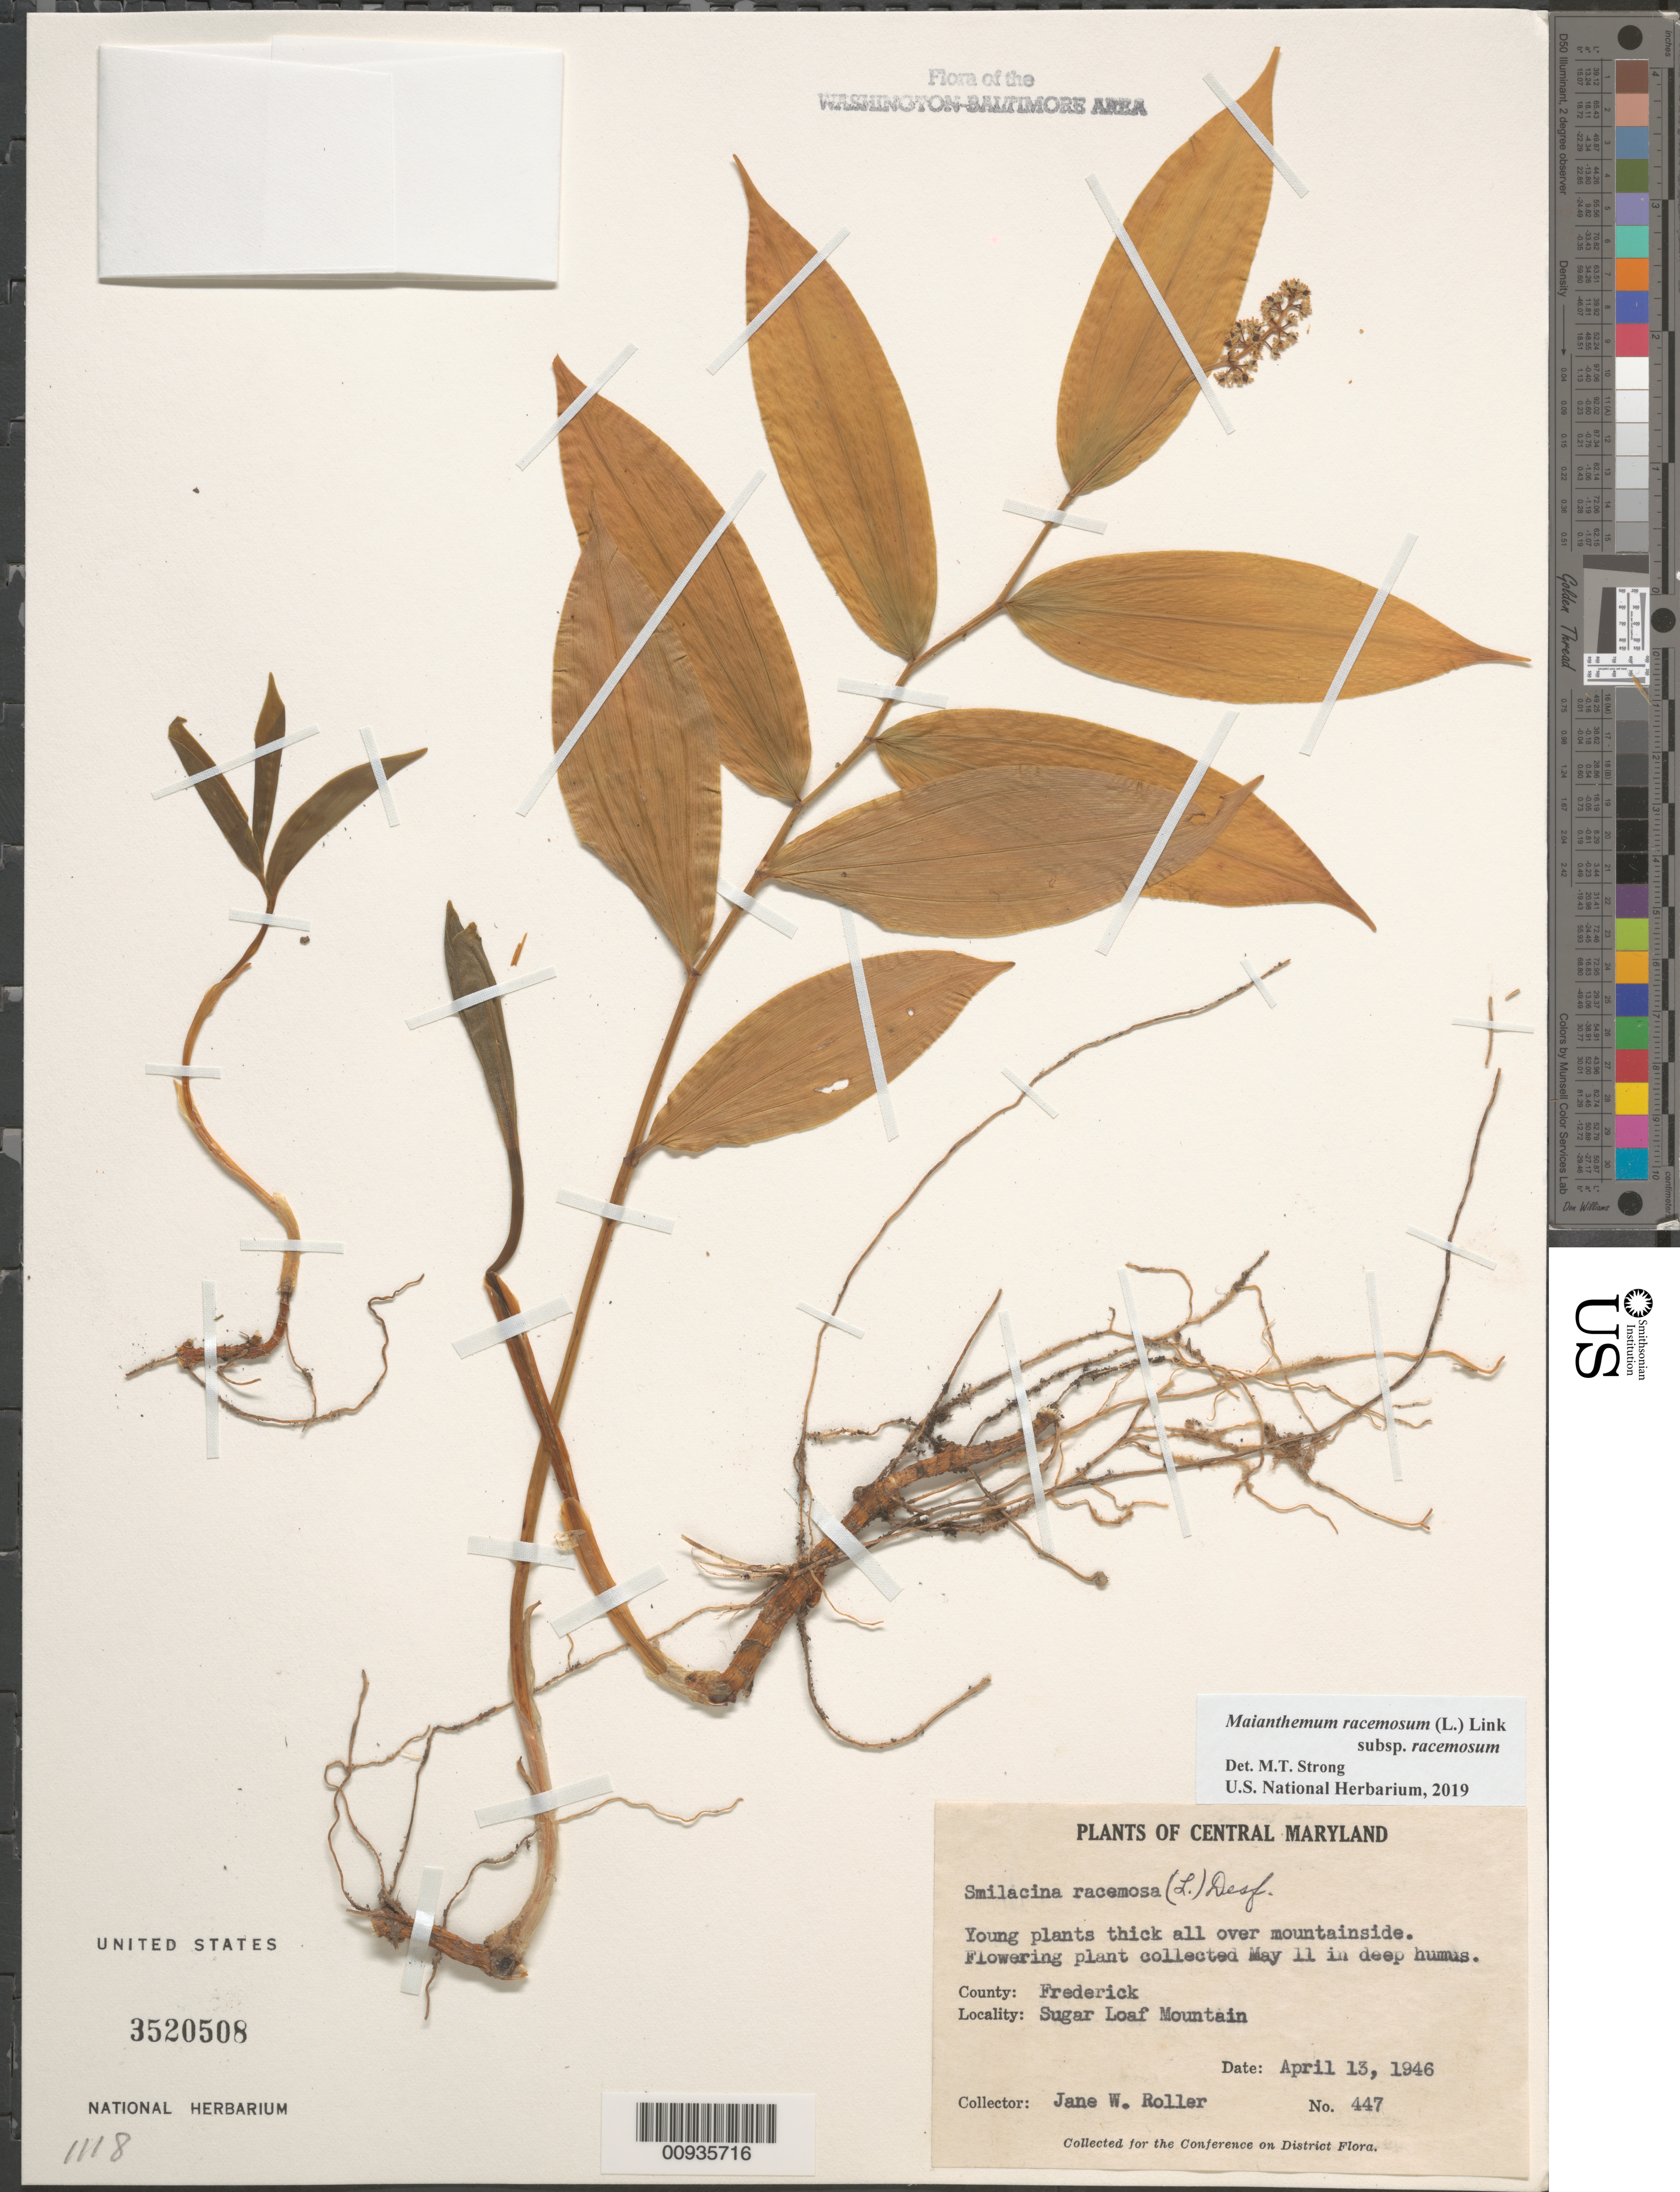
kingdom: Plantae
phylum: Tracheophyta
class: Liliopsida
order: Asparagales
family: Asparagaceae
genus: Maianthemum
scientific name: Maianthemum racemosum subsp. racemosum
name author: (L.) Link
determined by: Strong, Mark T., (BOT), Smithsonian Institution - National Museum of Natural History (UNITED STATES)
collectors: J. W. Roller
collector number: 447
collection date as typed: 13 Apr 1946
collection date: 1946-04-13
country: United States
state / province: Maryland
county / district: Frederick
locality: Sugar Loaf Mountain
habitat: Mountainside. In deep humus.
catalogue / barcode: US 3520508